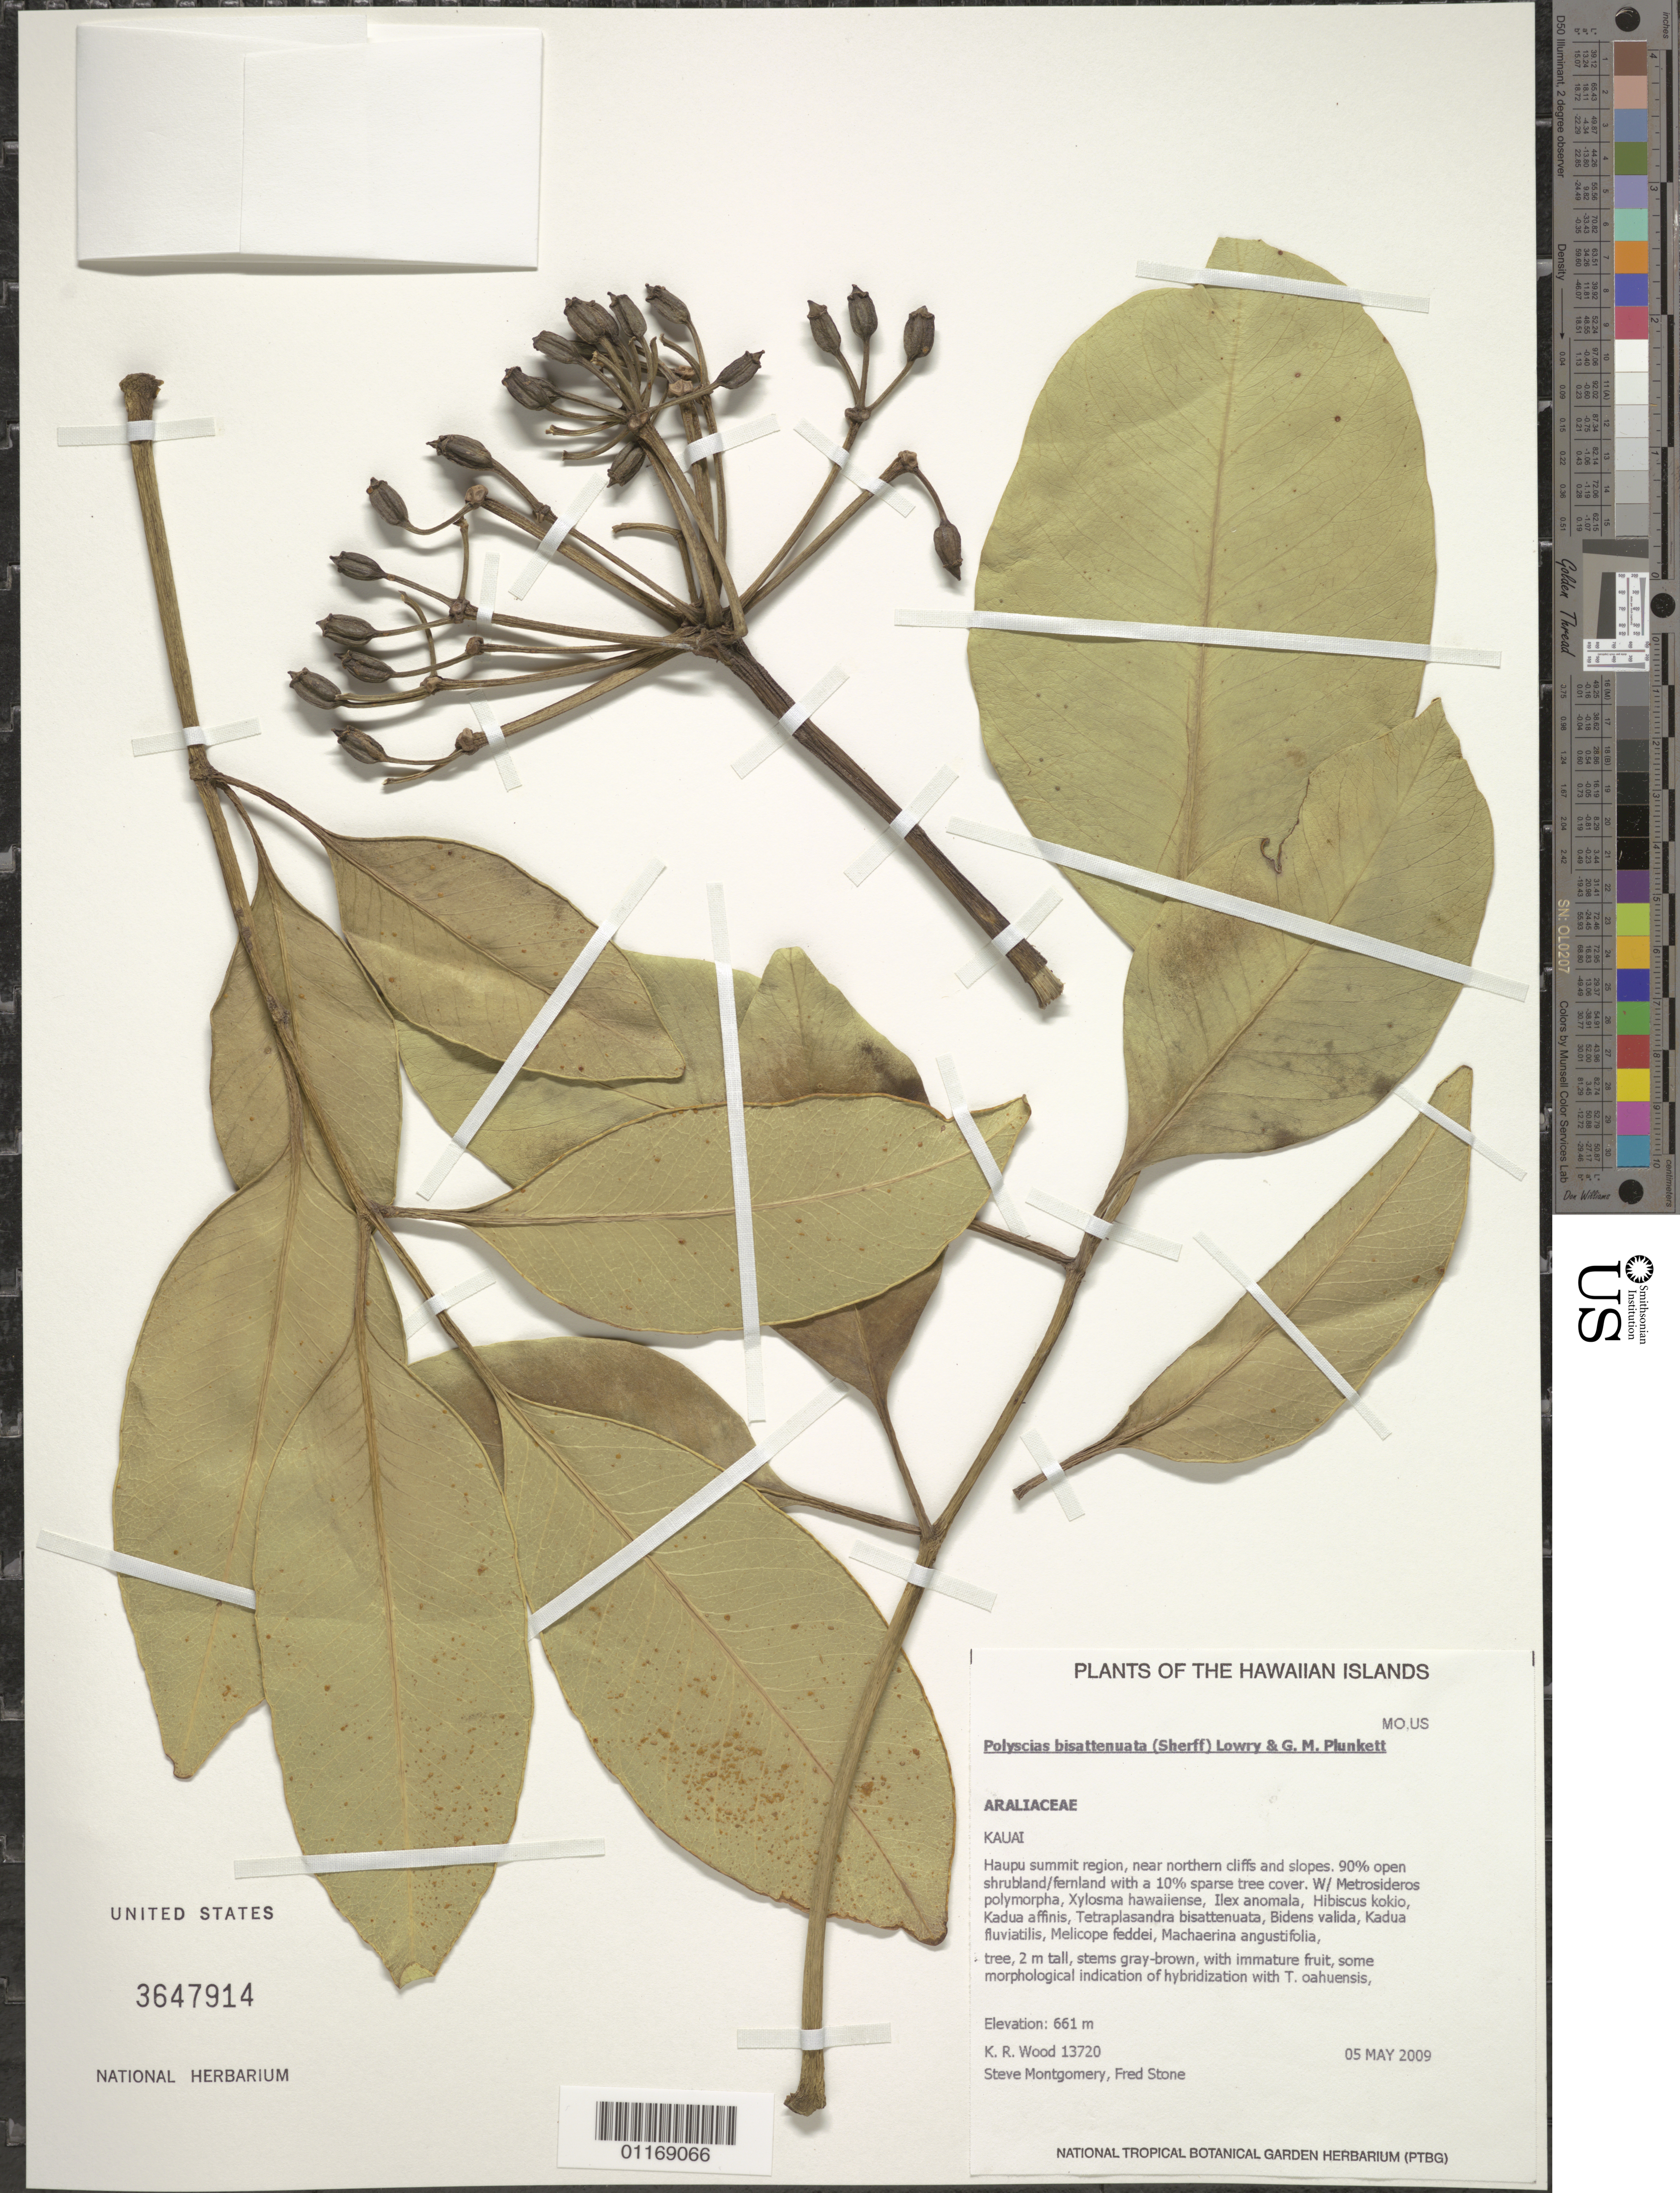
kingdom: Plantae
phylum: Tracheophyta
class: Magnoliopsida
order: Apiales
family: Araliaceae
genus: Polyscias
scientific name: Polyscias bisattenuata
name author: (Sherff) Lowry & G. M. Plunkett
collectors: K. R. Wood, S. Montgomery & F. Stone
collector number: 13720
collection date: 2009-05-05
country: United States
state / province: Hawaii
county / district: Kauai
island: Kaua'i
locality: Haupu summit region, near northern cliffs and slopes.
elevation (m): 661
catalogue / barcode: US 3647914